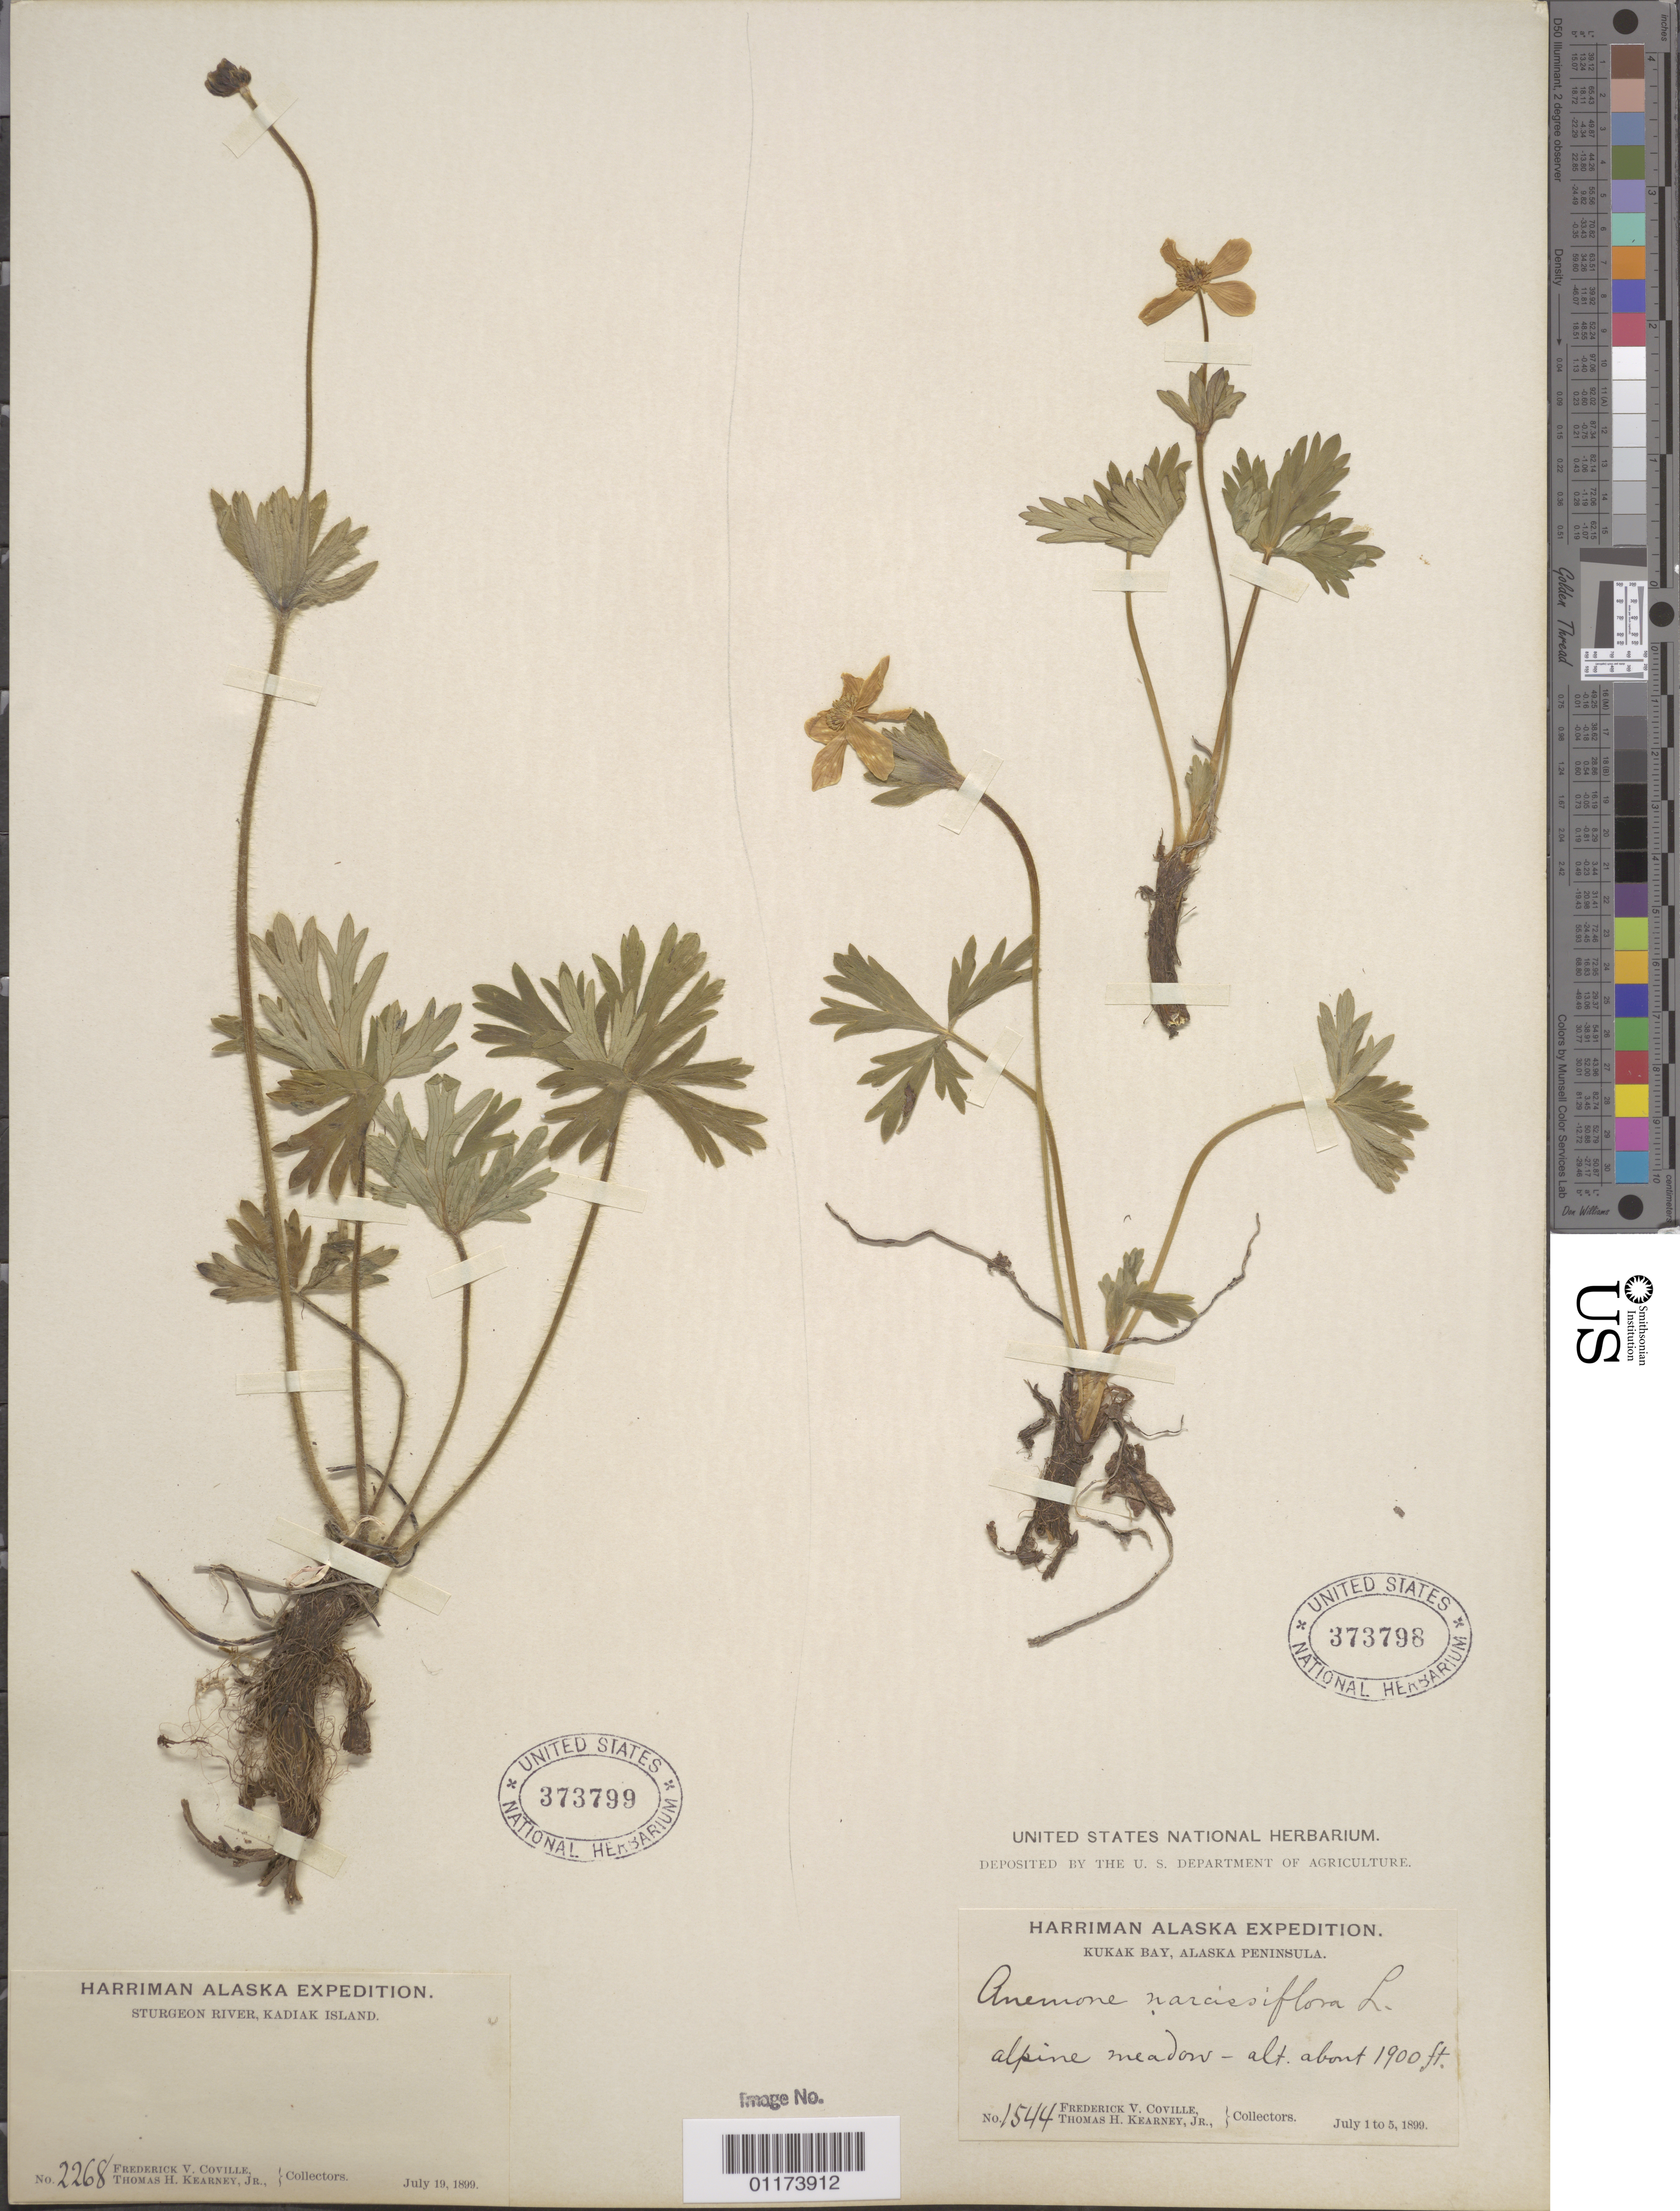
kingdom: Plantae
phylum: Tracheophyta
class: Magnoliopsida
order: Ranunculales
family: Ranunculaceae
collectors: F. V. Coville & T. H. Kearney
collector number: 2268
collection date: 1899-07-19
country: United States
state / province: Alaska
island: Kodiak Island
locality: Sturgeon River, Kodiak Island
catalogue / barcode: US 373799-2